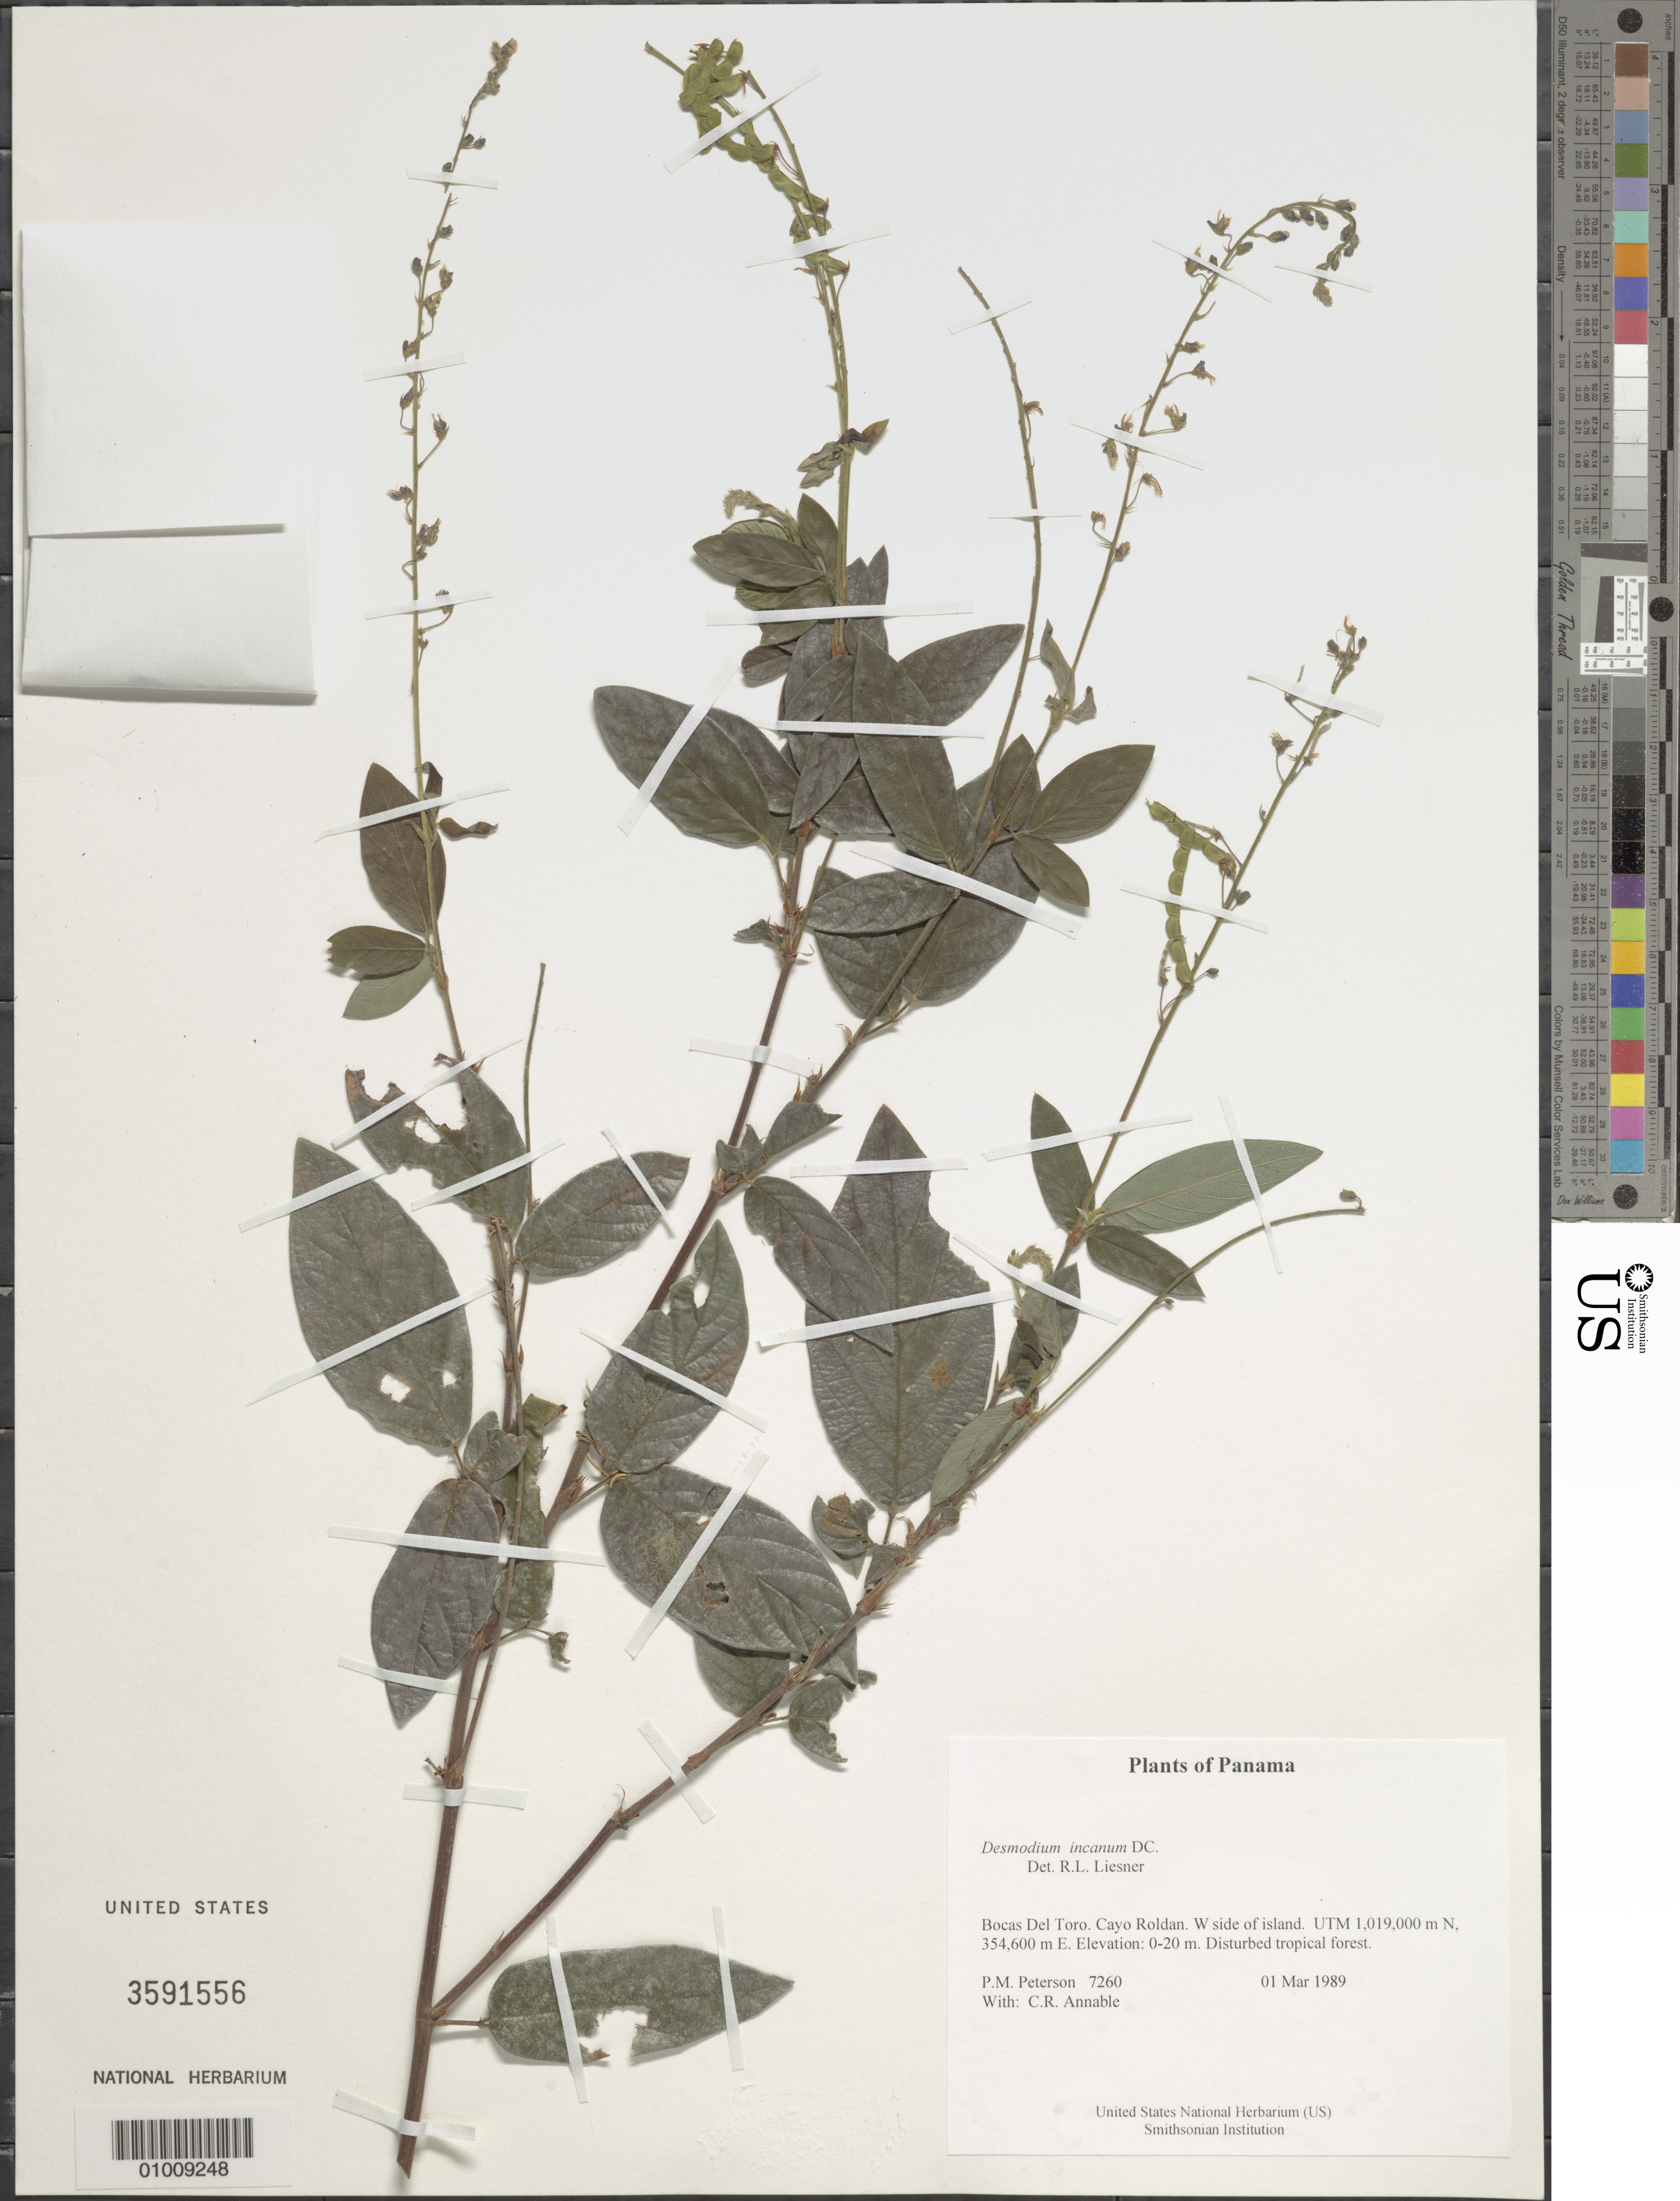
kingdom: Plantae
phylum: Tracheophyta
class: Magnoliopsida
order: Fabales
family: Fabaceae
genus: Desmodium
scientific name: Desmodium incanum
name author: (Sw.) DC.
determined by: Liesner, R. L.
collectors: P. M. Peterson & C. R. Annable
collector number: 07260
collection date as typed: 01 Mar 1989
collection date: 1989-03-01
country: Panama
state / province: Bocas del Toro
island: Cayo Roldan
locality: W side of island. UTM 1,019,000 m N, 354,600 m E.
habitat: Disturbed tropical forest.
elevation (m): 0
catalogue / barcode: US 3591556